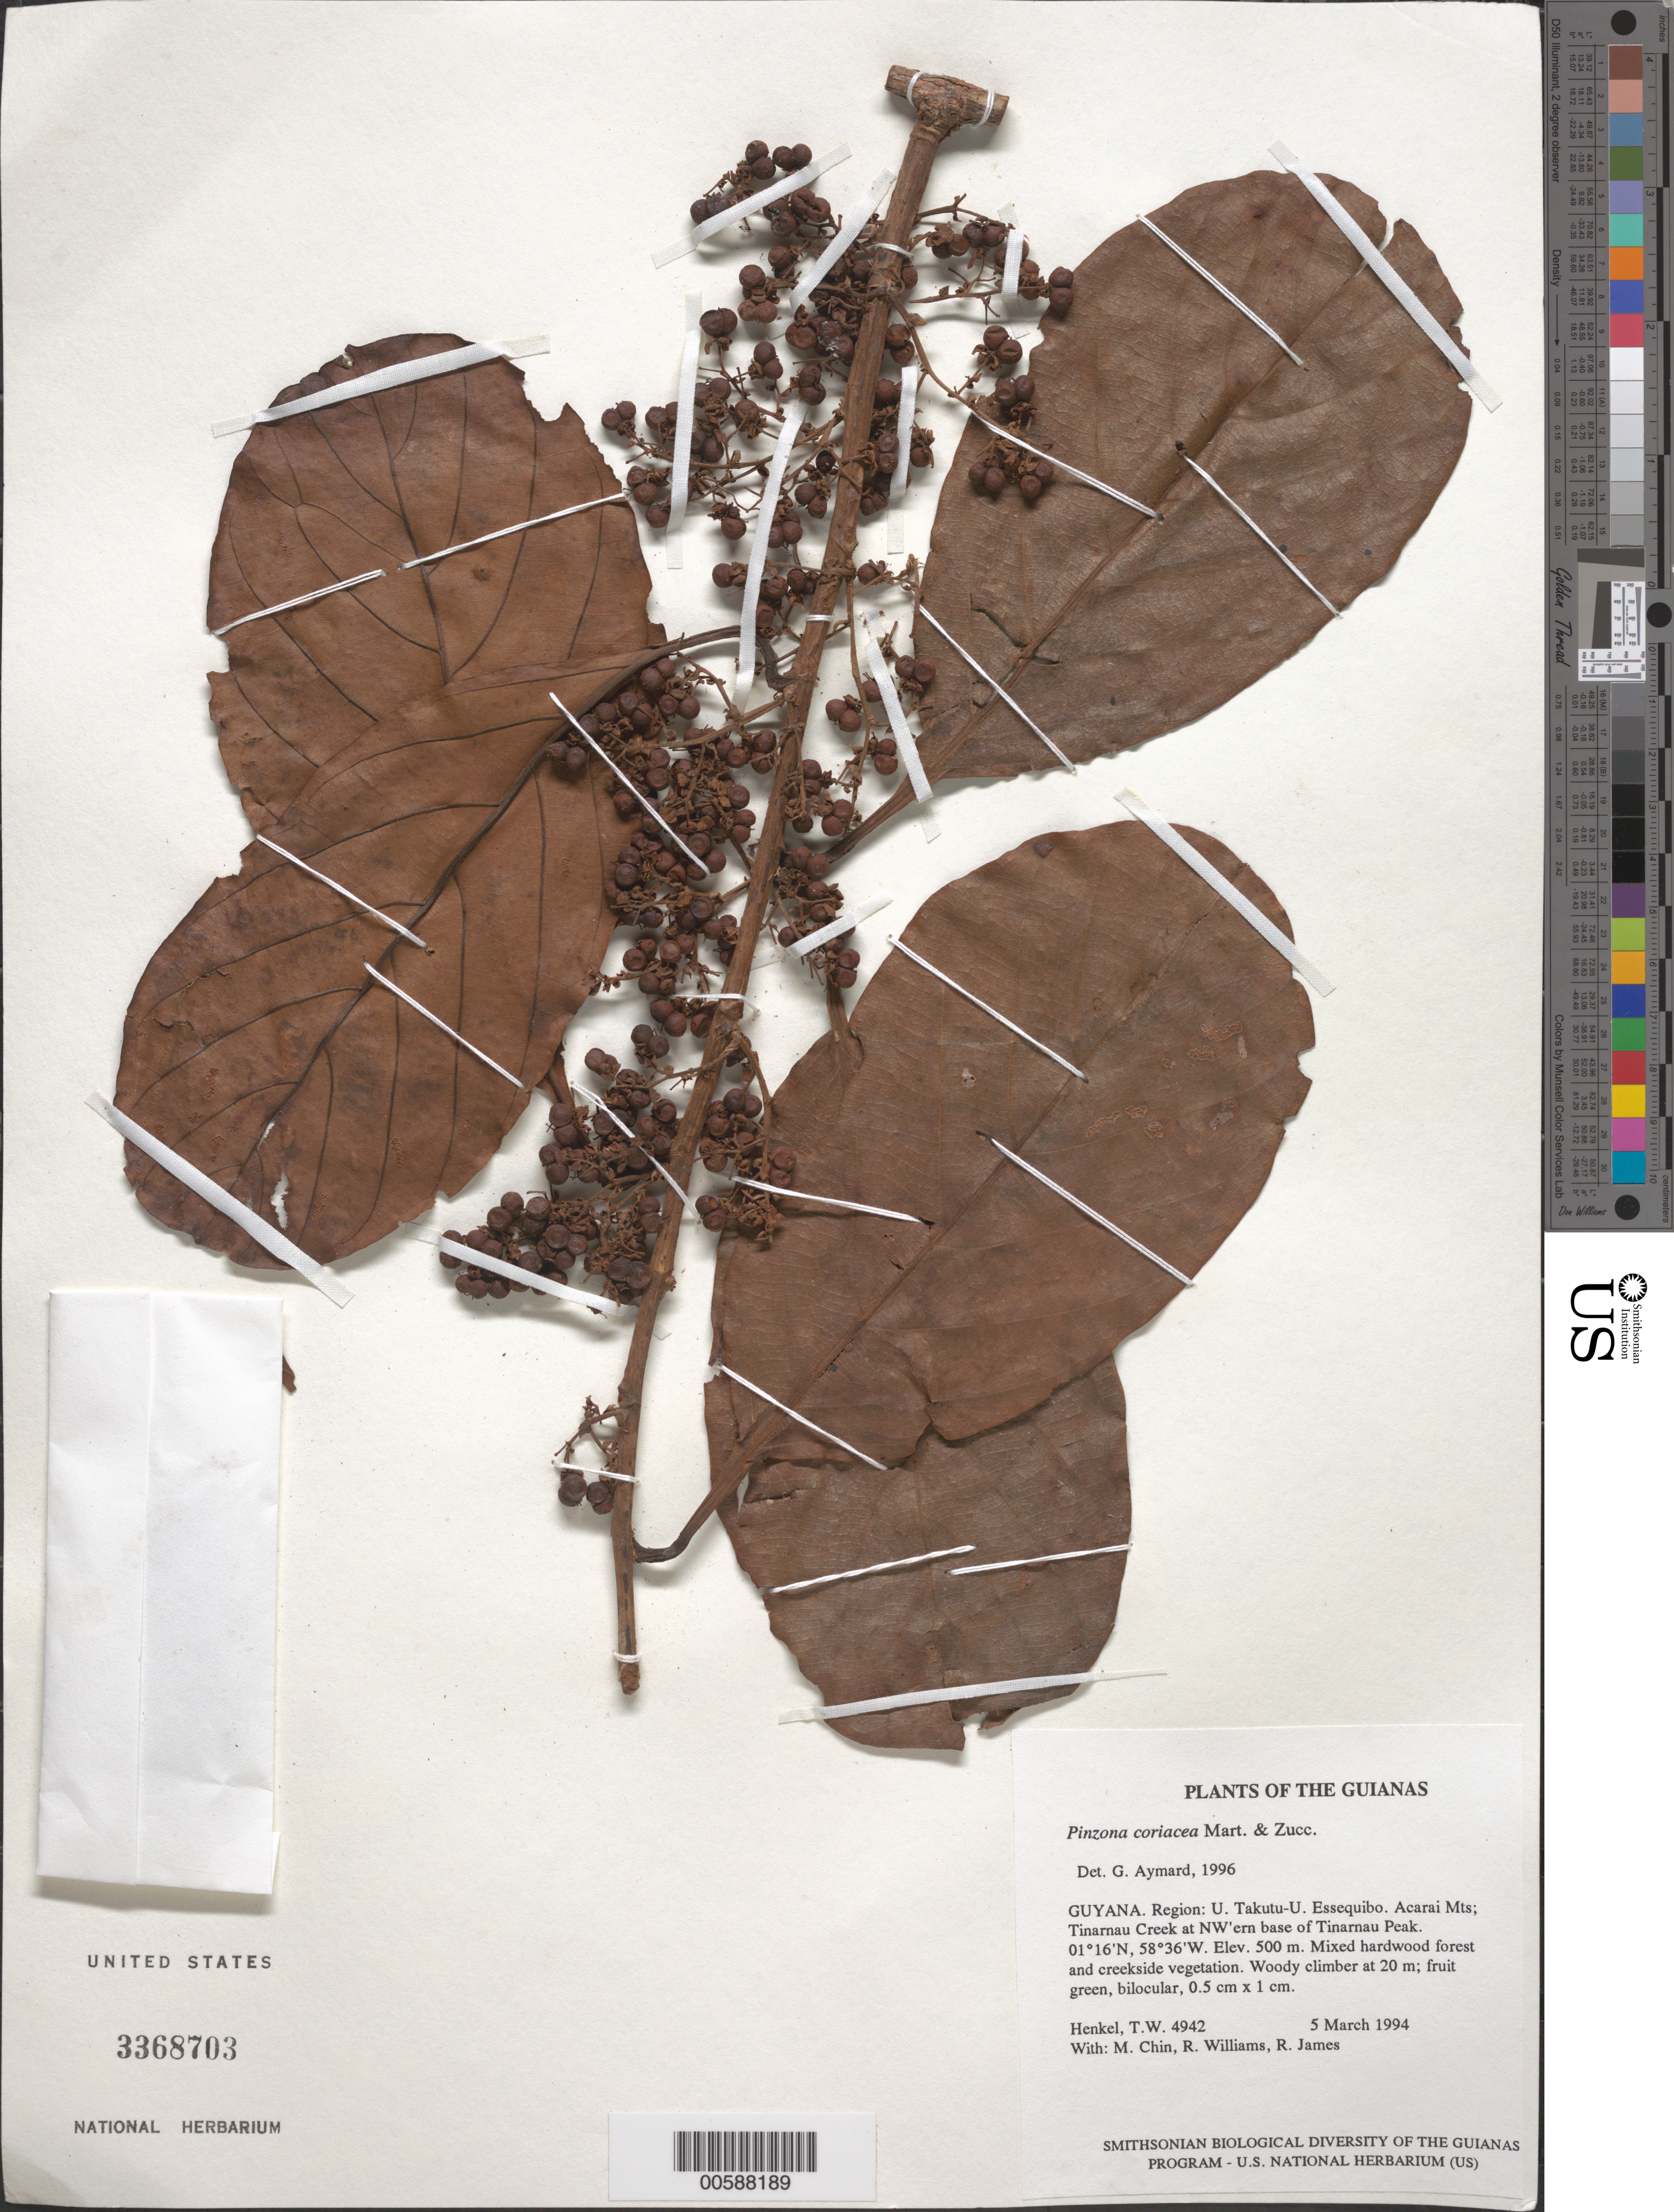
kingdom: Plantae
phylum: Tracheophyta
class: Magnoliopsida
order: Dilleniales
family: Dilleniaceae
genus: Pinzona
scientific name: Pinzona coriacea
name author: Mart. & Zucc.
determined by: Aymard C., G. A., (PORT), Univ. Nac. Exp. de los Llanos Ezequiel Zamora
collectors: T. Henkel, M. Chin, R. Williams & R. James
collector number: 4942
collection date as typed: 5 March 1994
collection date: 1994-03-05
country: Guyana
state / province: U. Takutu-U. Essequibo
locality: Acarai Mts; Tinarnau Creek at northwestern base of Tinarnau Peak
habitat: Mixed hardwood forest and creekside vegetation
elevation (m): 500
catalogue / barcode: US 3368703